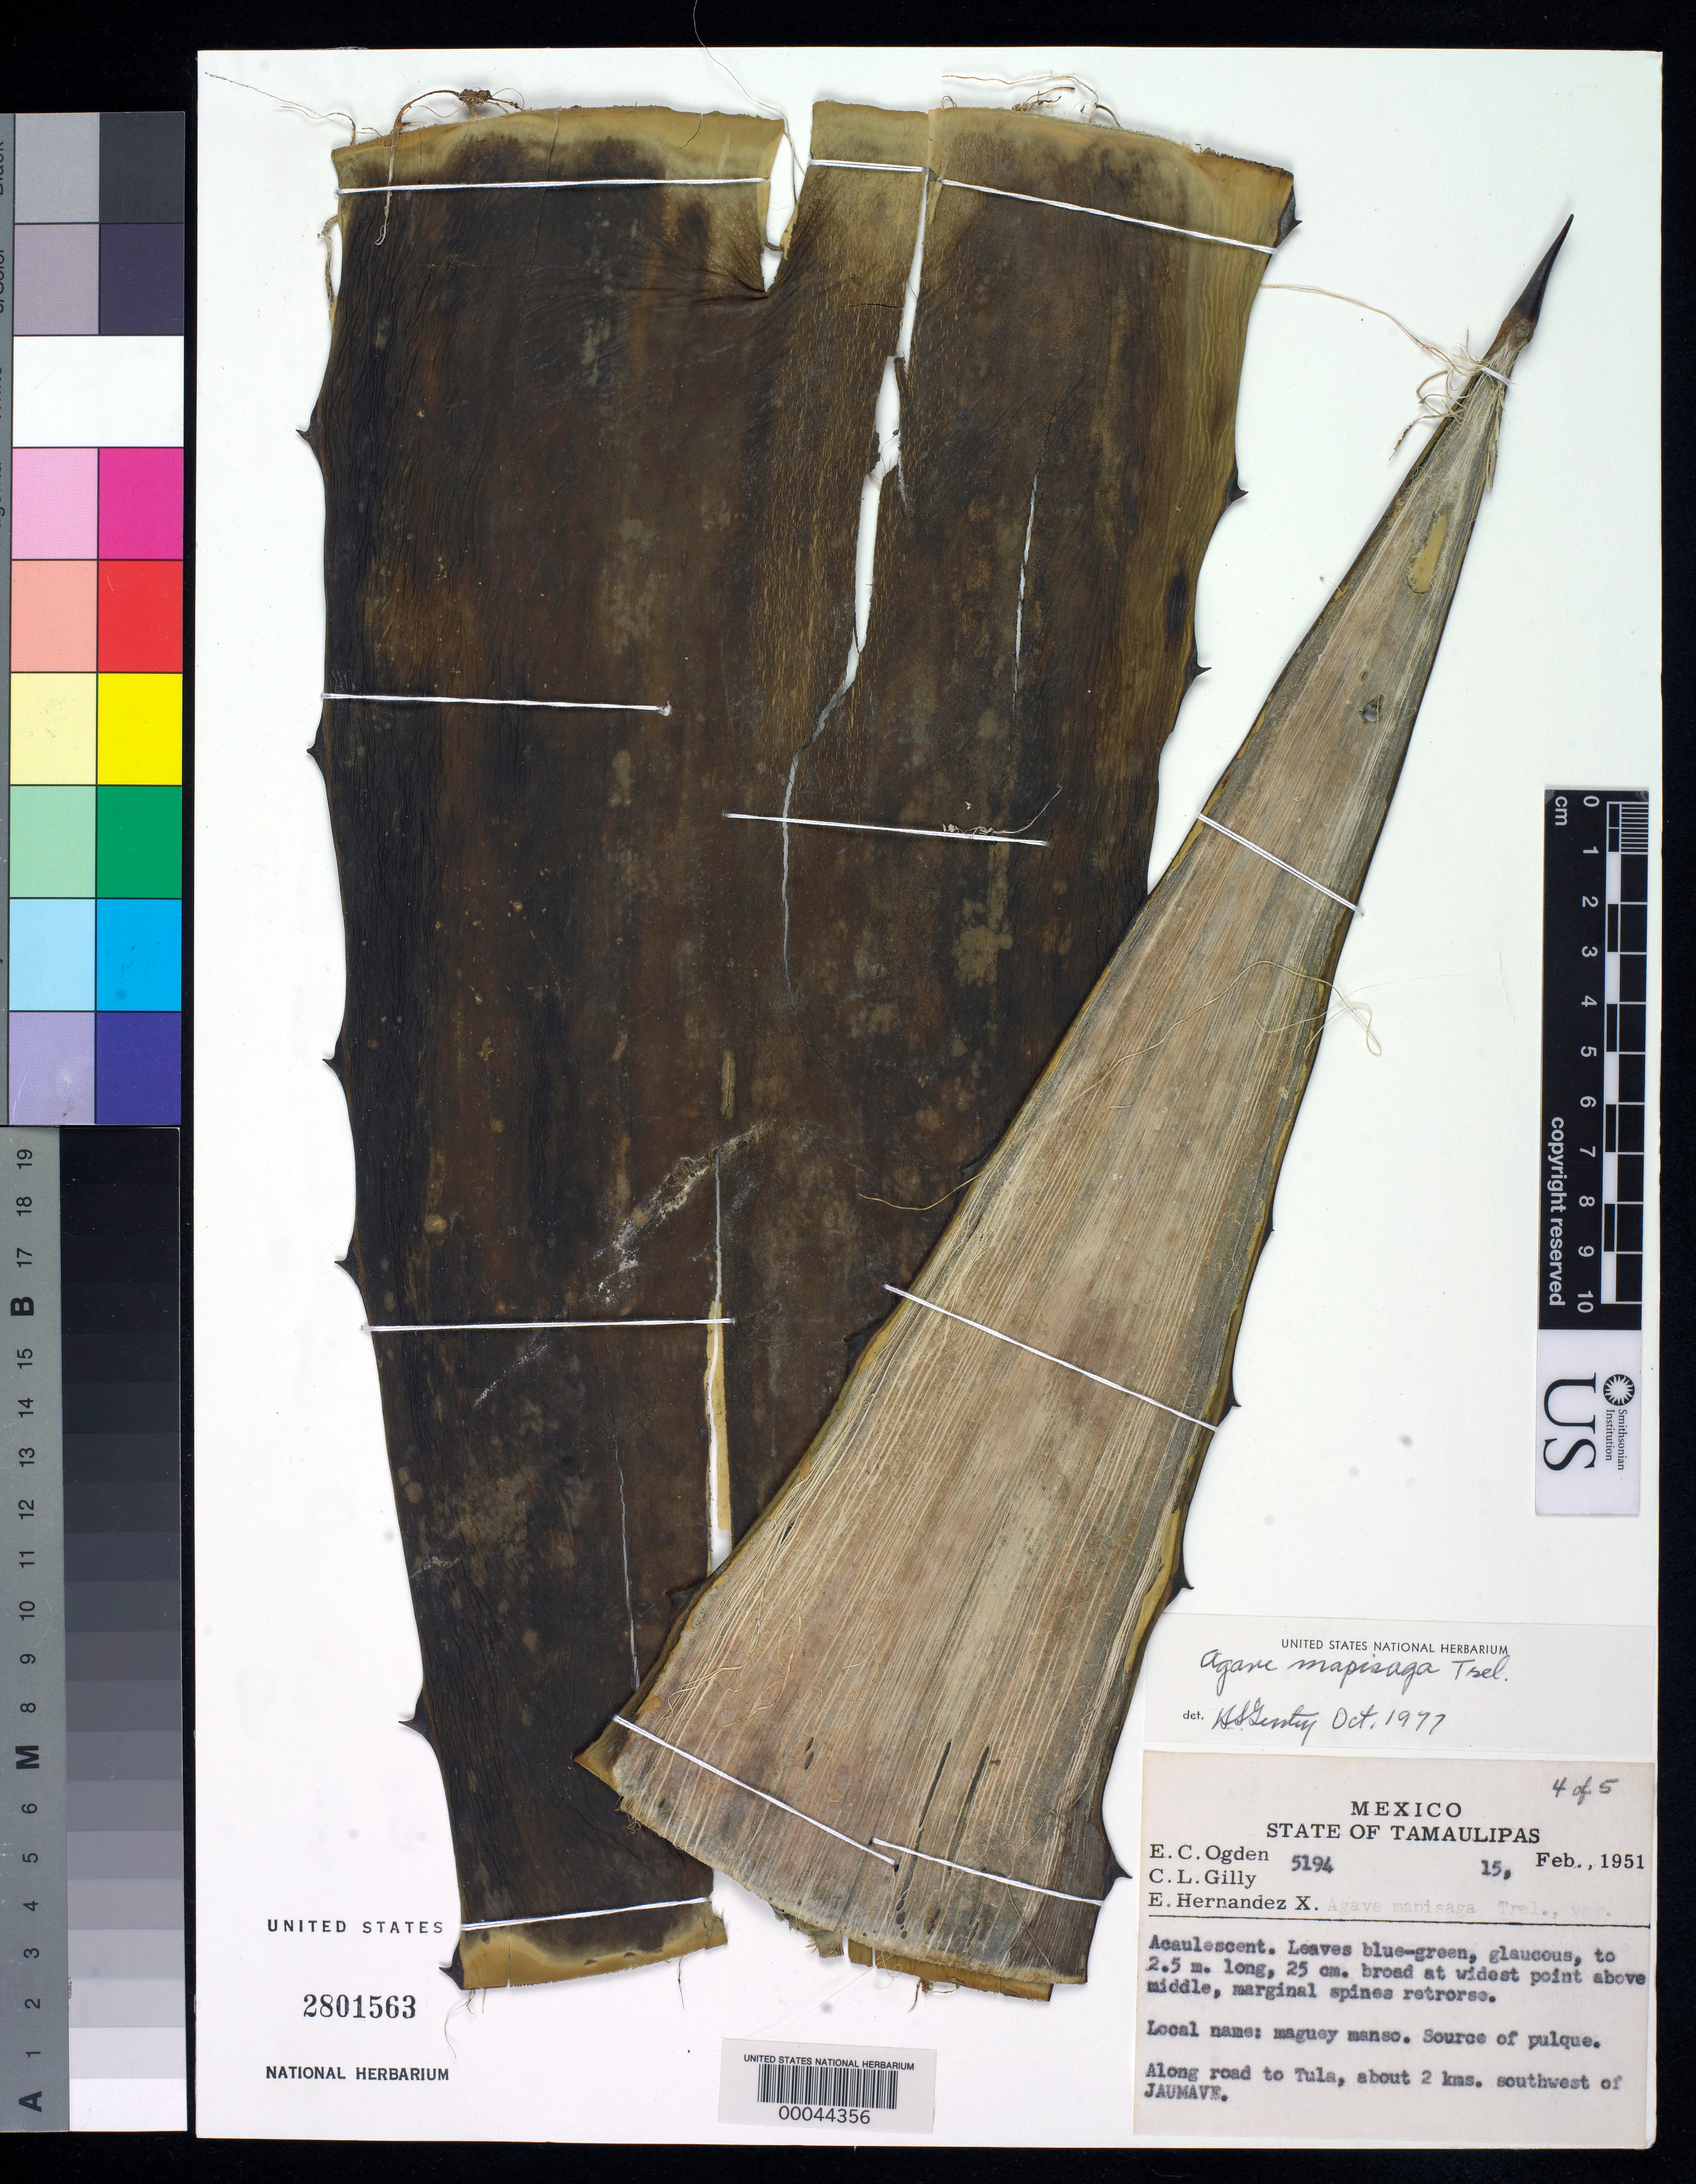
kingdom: Plantae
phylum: Tracheophyta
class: Liliopsida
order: Asparagales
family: Asparagaceae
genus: Agave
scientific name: Agave mapisaga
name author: Trel.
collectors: E. C. Ogden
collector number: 5194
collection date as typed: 15 Feb 1951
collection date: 1951-02-15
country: Mexico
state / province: Tamaulipas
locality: Along road to Tula, about 2 kms SW of Jaumave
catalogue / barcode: US 2801563